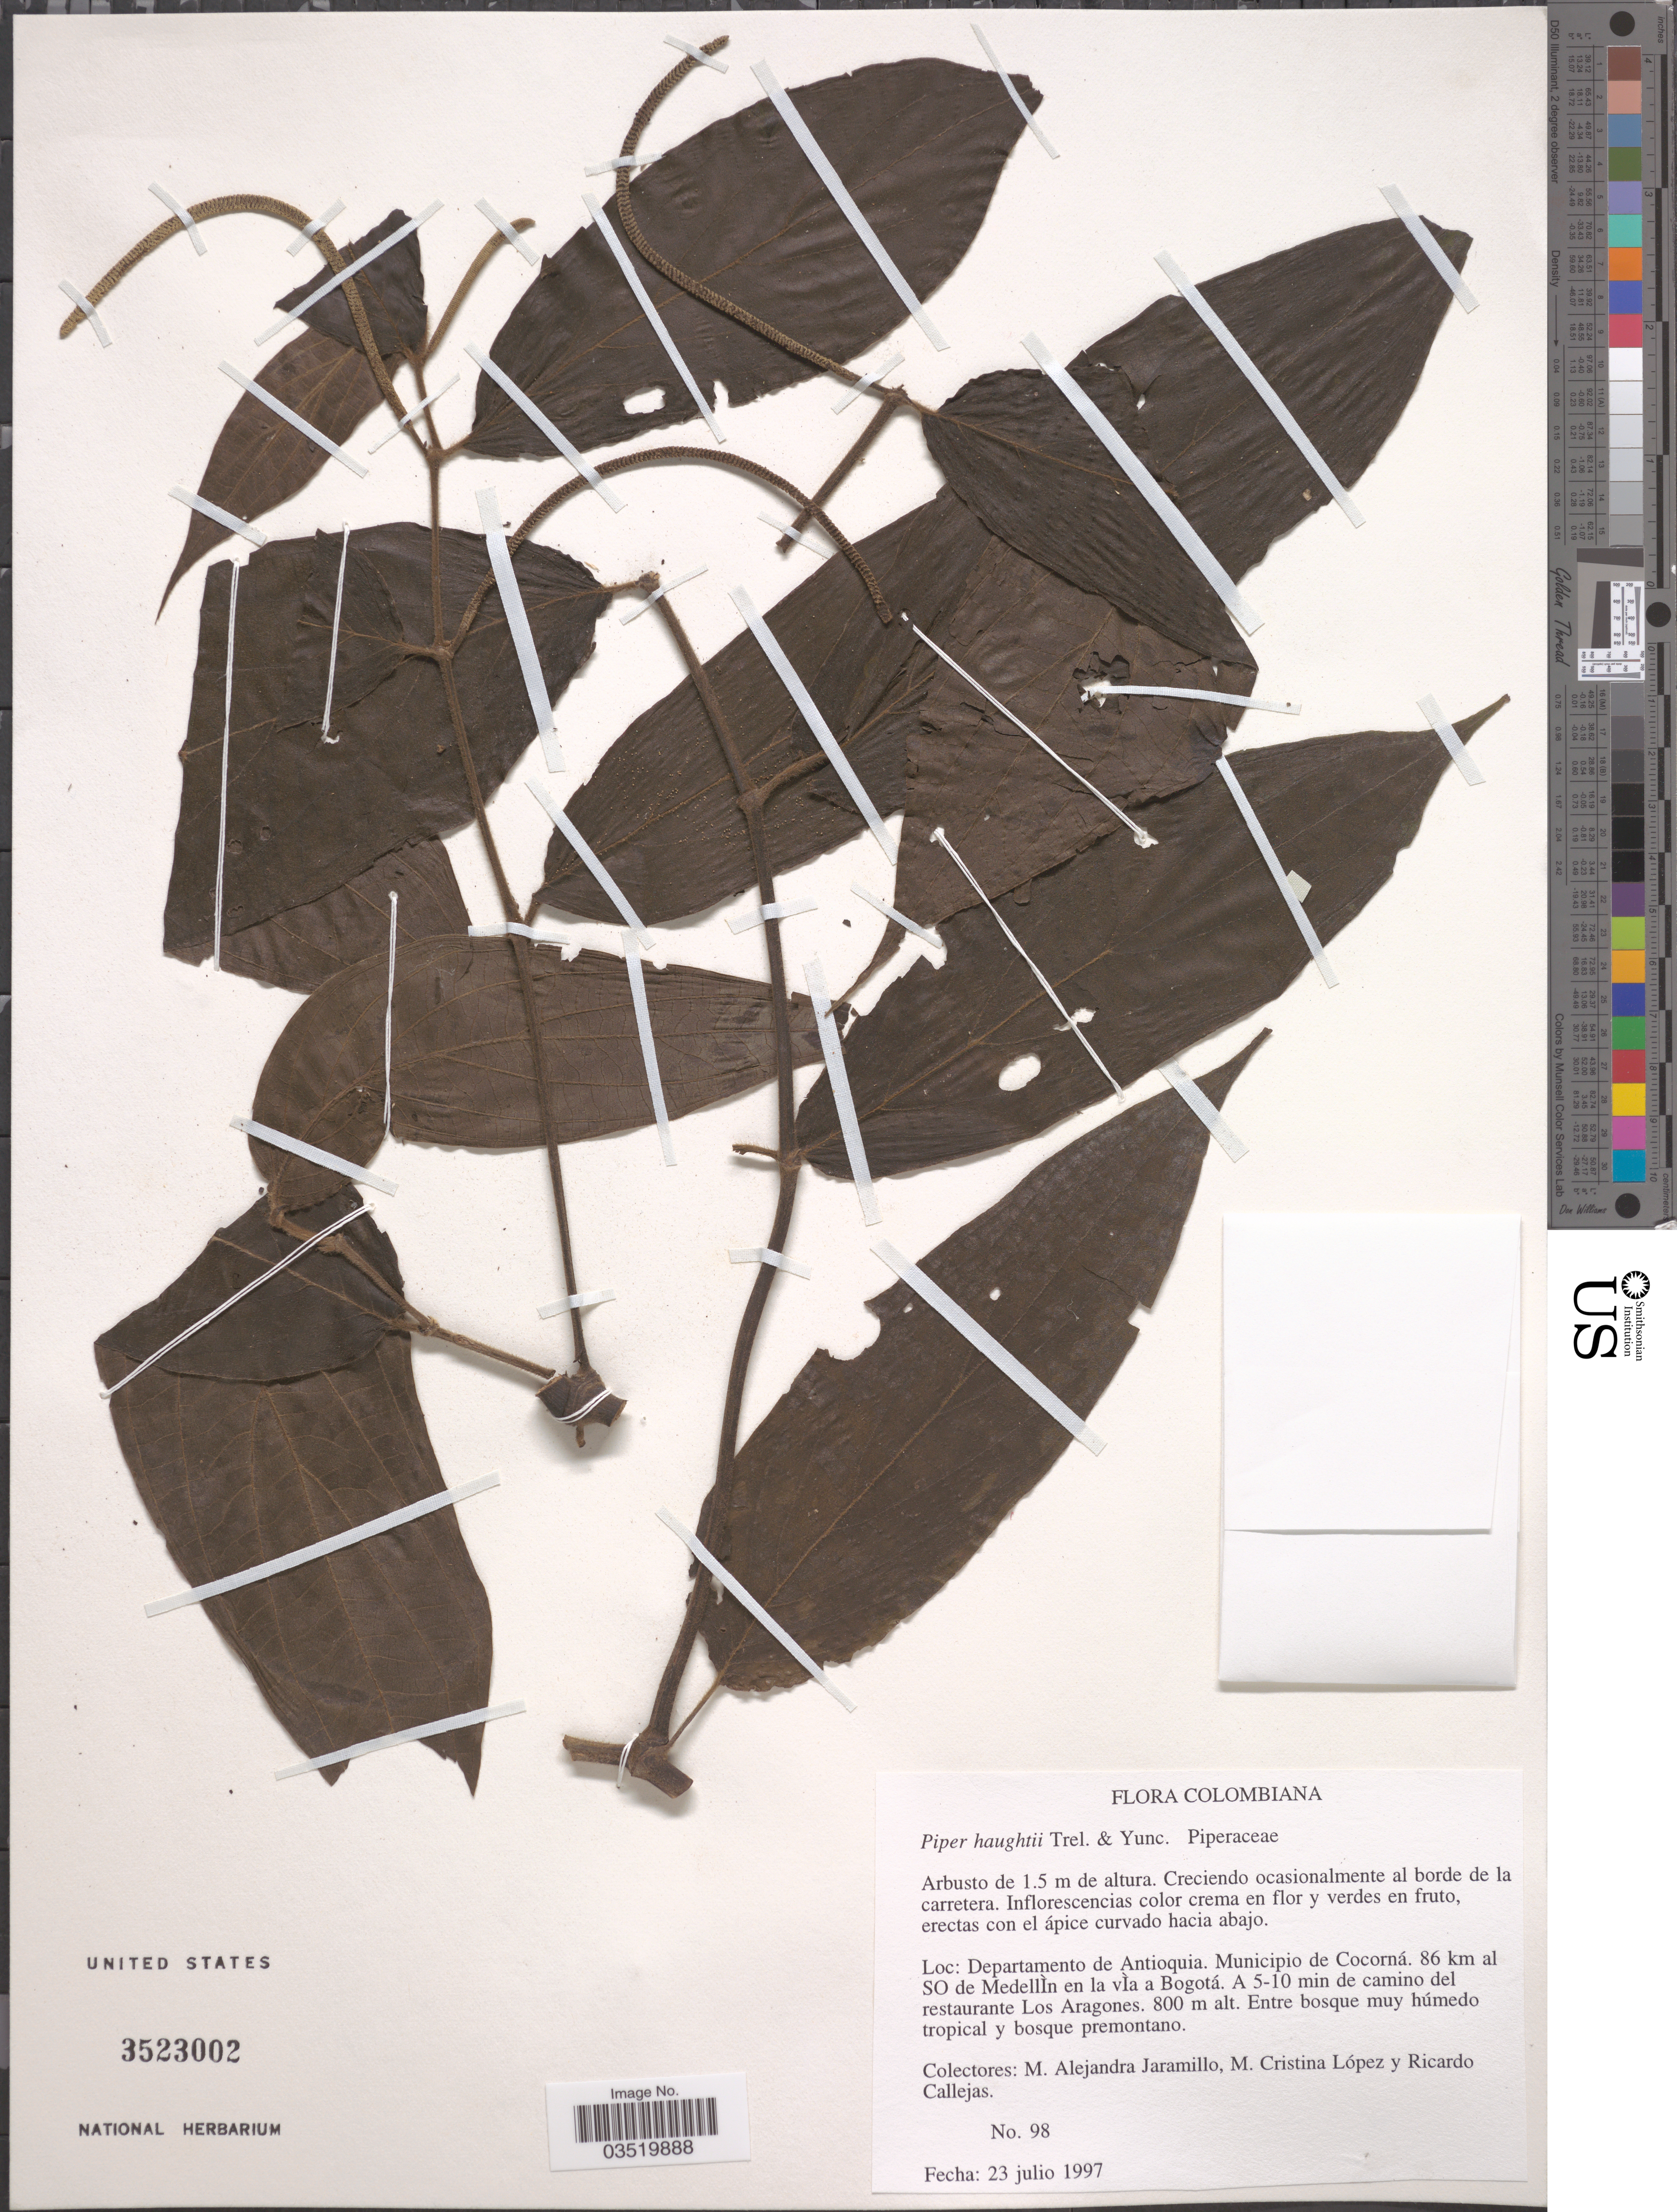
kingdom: Plantae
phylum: Tracheophyta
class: Magnoliopsida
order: Piperales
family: Piperaceae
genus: Piper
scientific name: Piper haughtii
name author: Trel. & Yunck.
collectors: M. A. Jaramillo, M. Lopez & R. Callejas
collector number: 98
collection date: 1997-07-23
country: Colombia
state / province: Antioquia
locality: Departamento de Antioquia. Municipio de Cocorná. 86 km a SO de Medellín en la vìa a Bogotá. A 5-10 min de camino del restaurante Los Aragones.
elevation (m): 800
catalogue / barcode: US 3523002